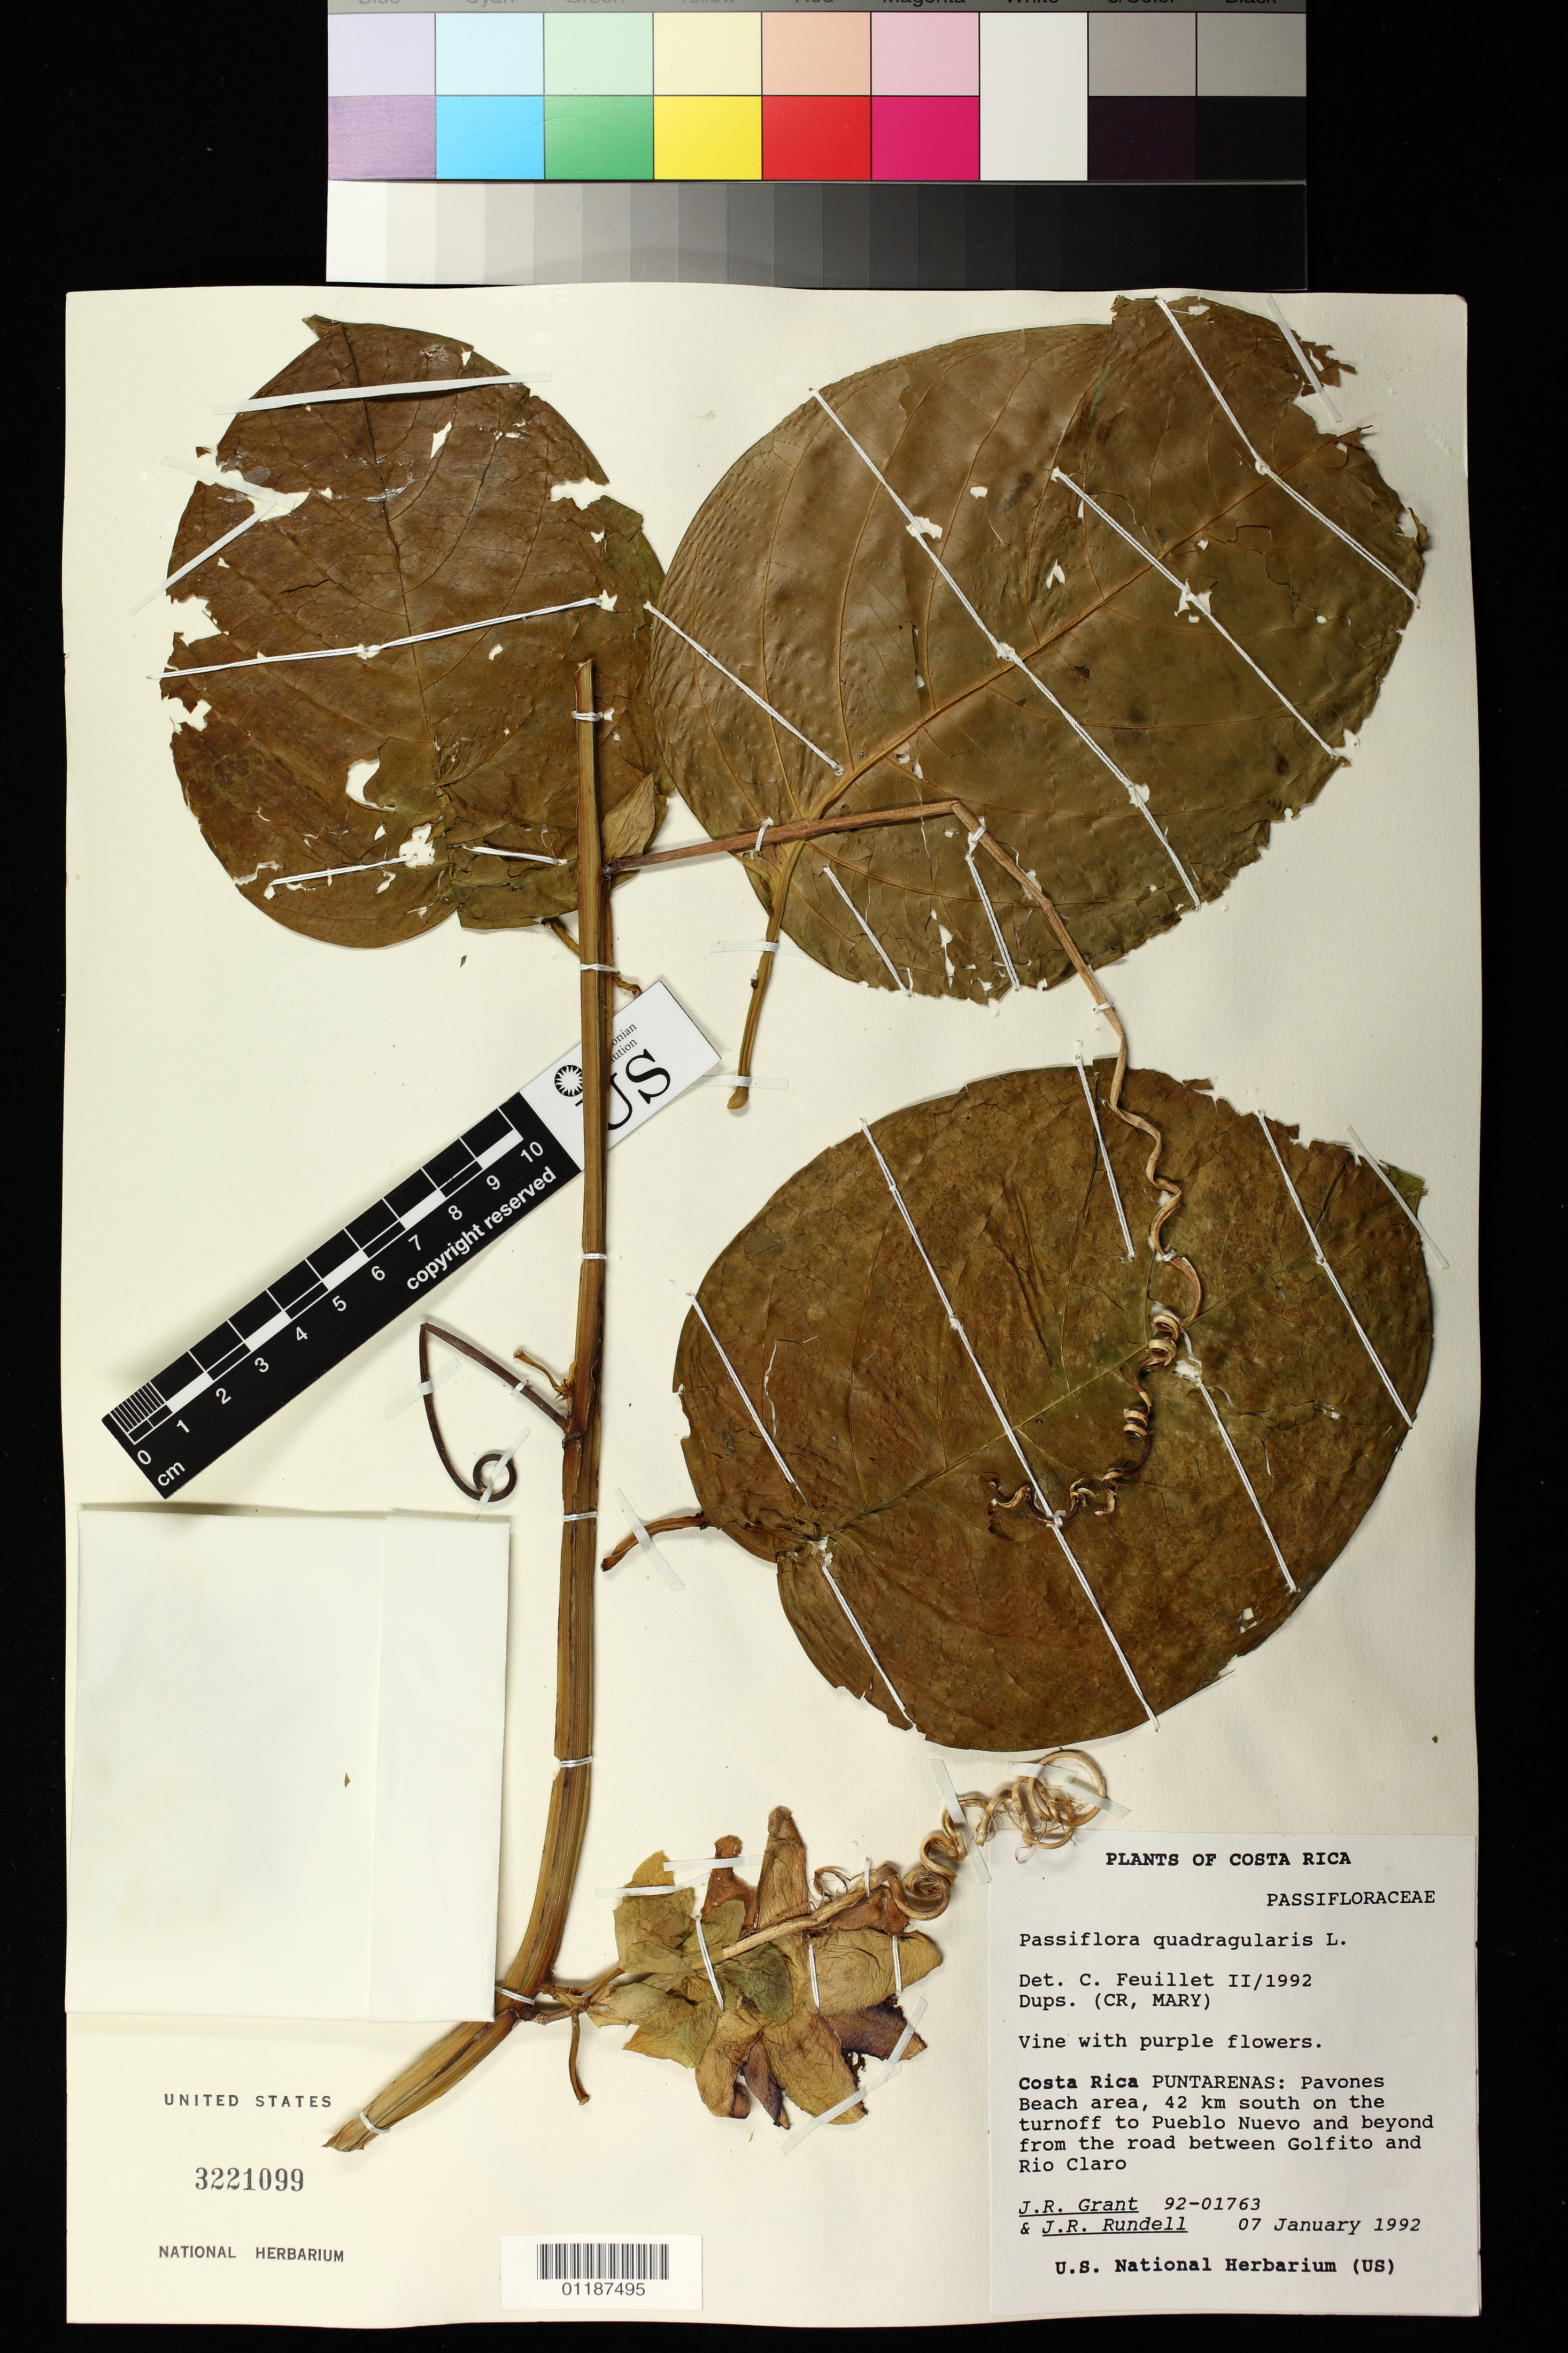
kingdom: Plantae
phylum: Tracheophyta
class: Magnoliopsida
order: Malpighiales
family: Passifloraceae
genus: Passiflora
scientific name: Passiflora quadrangularis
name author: L.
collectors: J. R. Grant & J. R. Rundell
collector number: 92-01763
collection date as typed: Jan 7 1992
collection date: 1992-01-07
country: Costa Rica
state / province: Puntarenas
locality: Puntarenas: Pavones Beach area, 42 km South on the turnoff to Pueblo Nuevo and beyond from the road between Golfito and Rio Claro.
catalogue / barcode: US 3221099